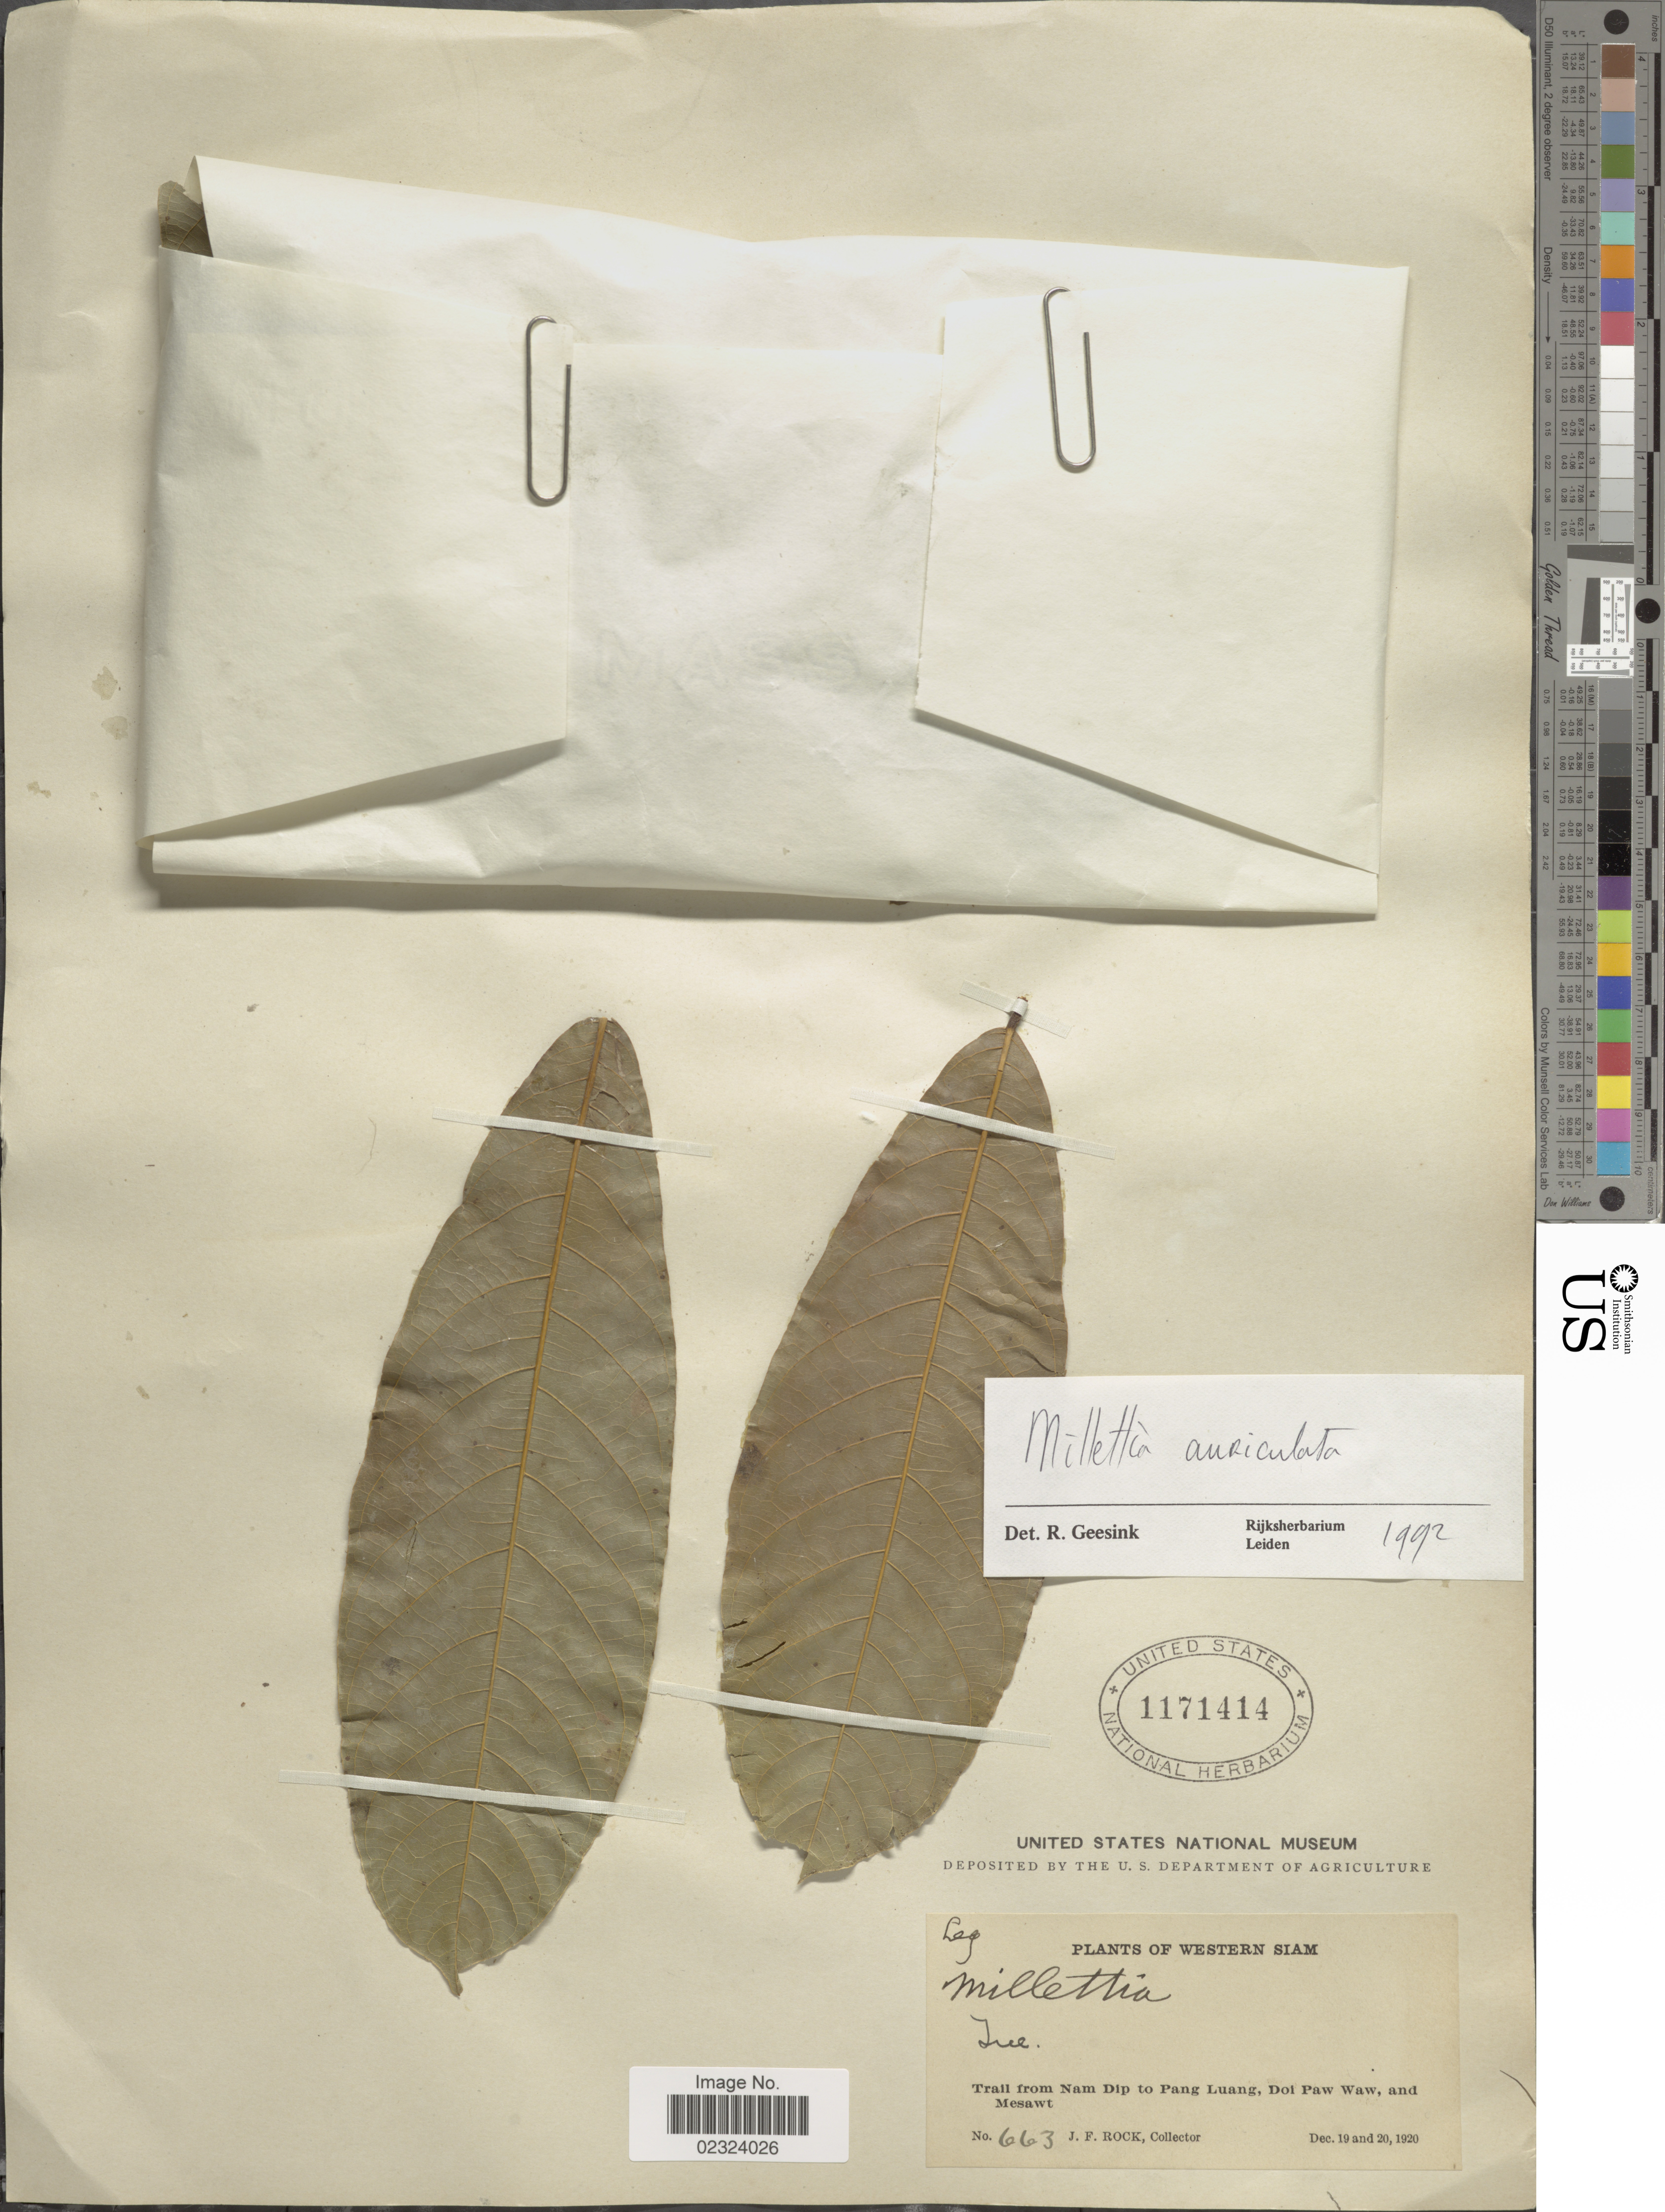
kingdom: Plantae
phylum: Tracheophyta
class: Magnoliopsida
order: Fabales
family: Fabaceae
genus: Millettia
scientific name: Millettia auriculata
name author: Baker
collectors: J. Rock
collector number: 663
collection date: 1920-12-19/1920-12-20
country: Thailand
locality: Western Siam. trail from nam Dip to Pang Luang, Doi Paw Waw, and Mesawt.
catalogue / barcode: US 1171414